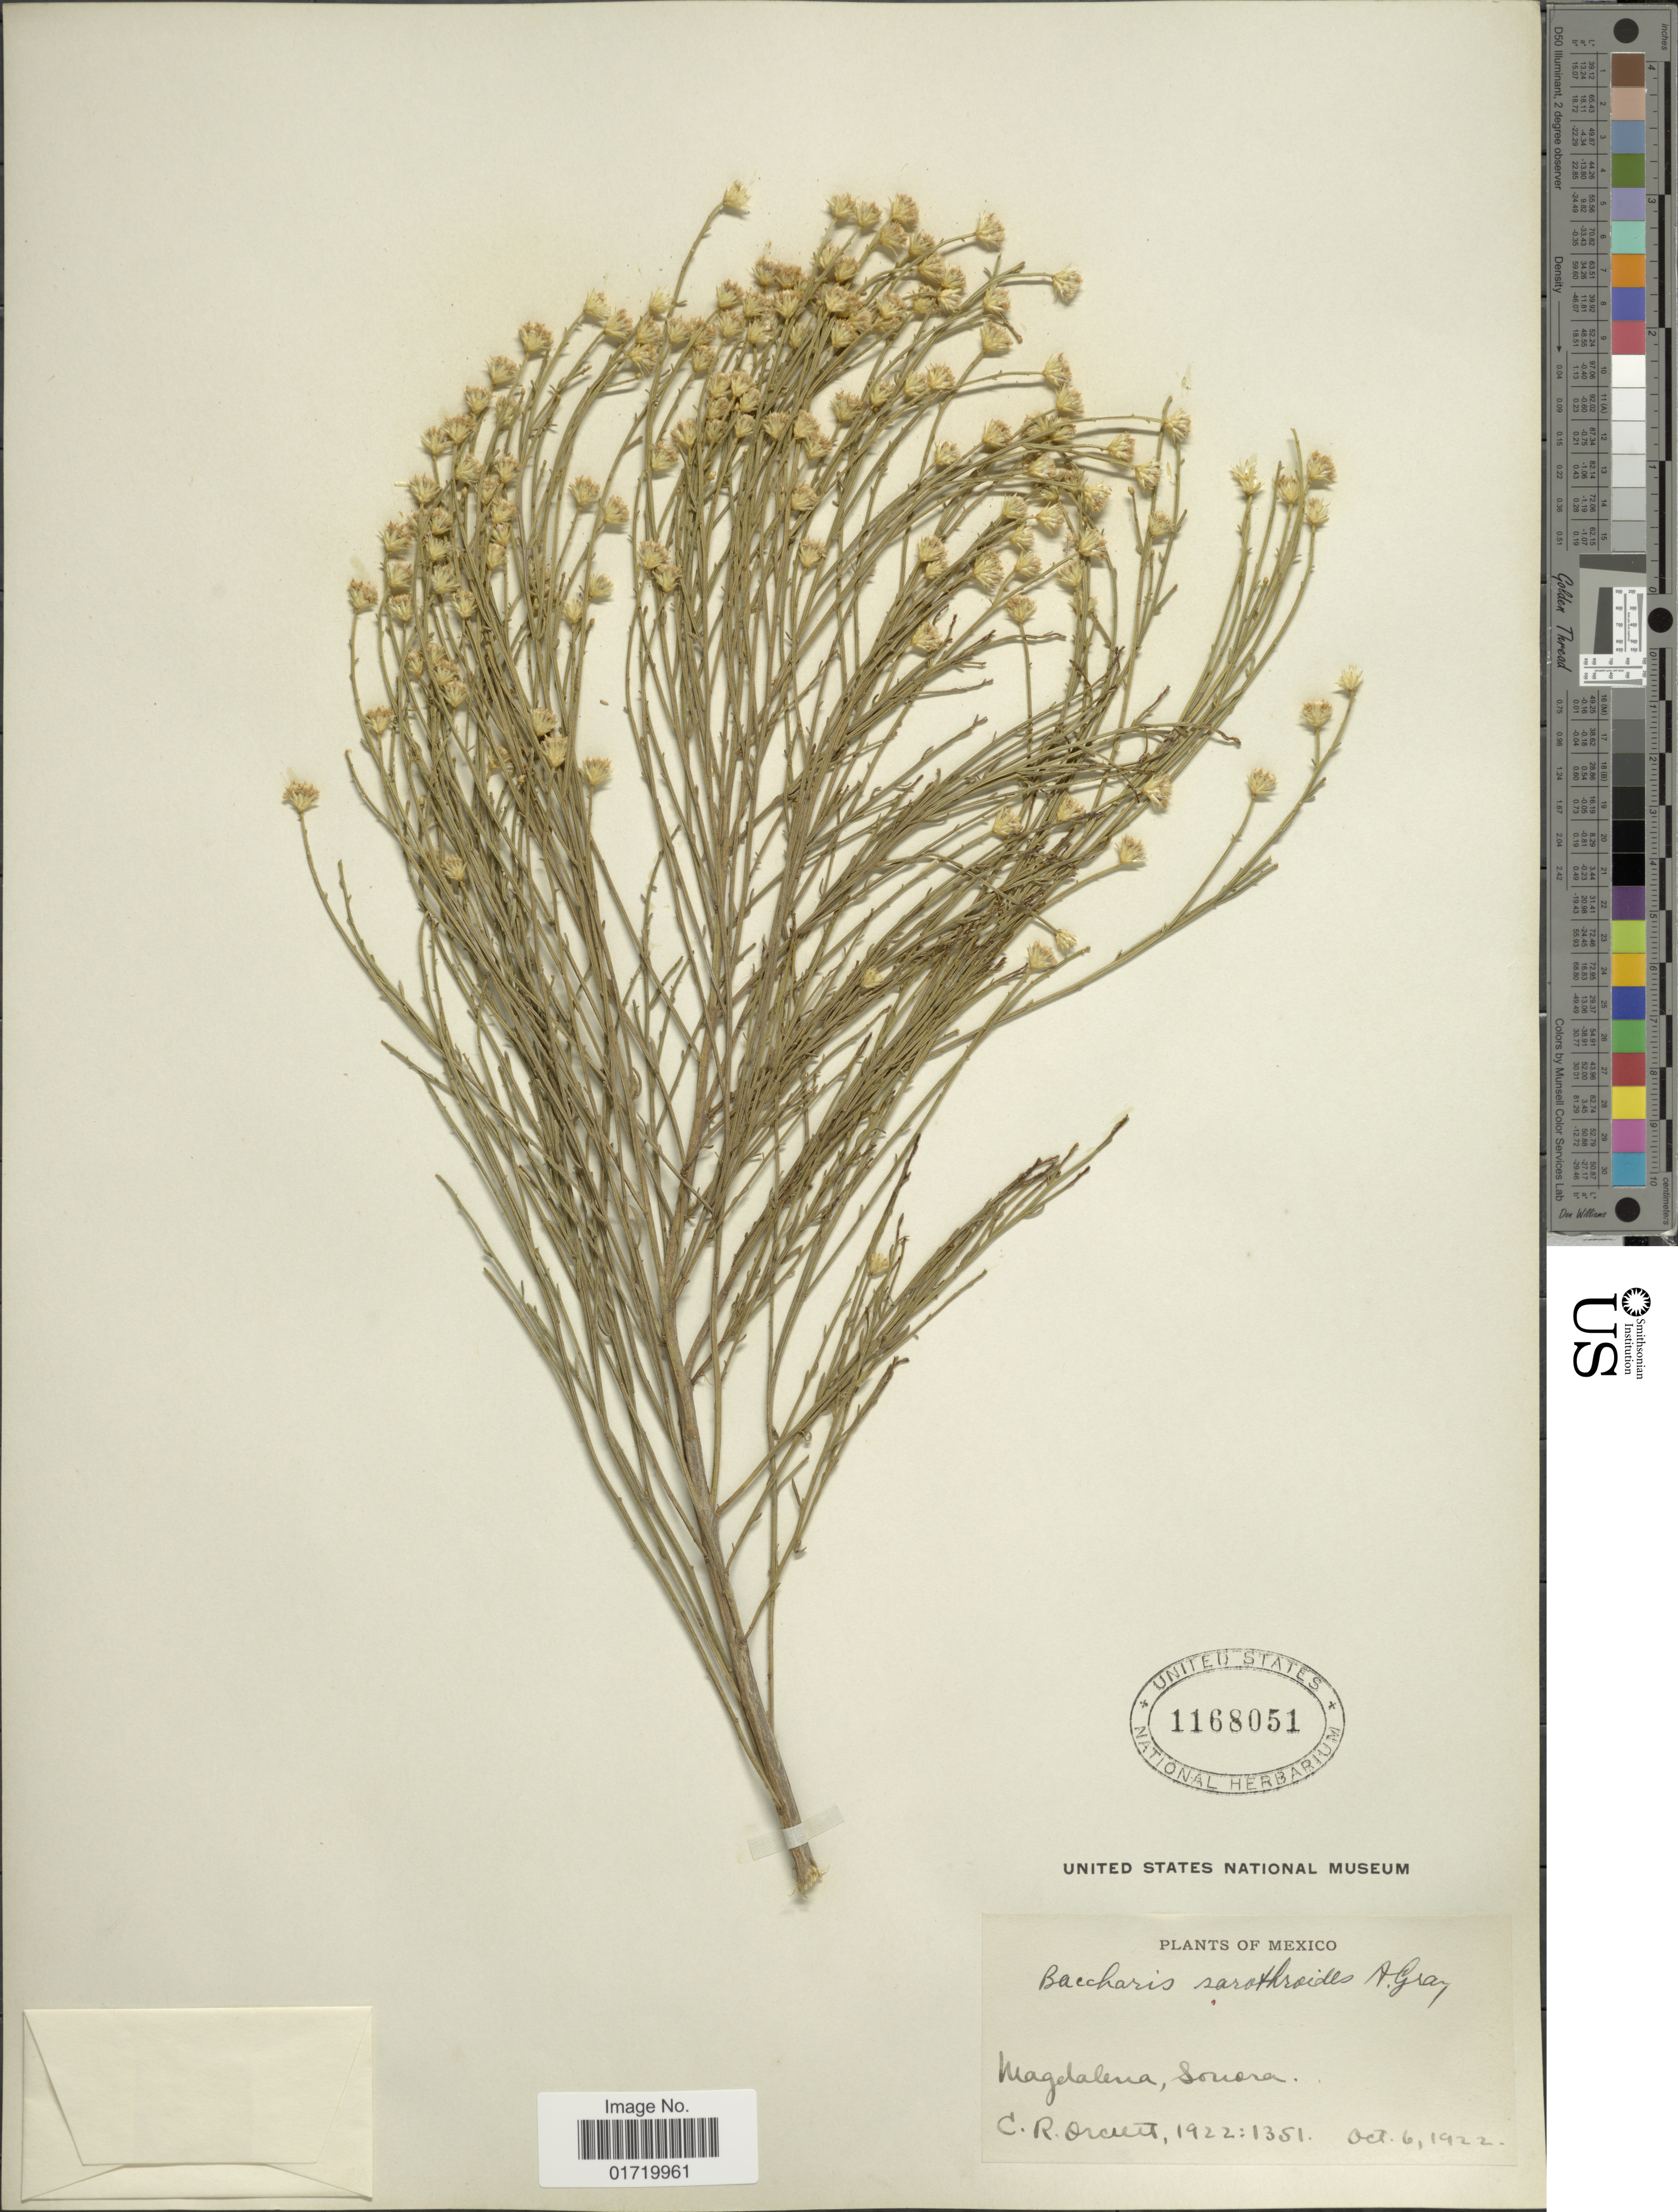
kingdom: Plantae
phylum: Tracheophyta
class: Magnoliopsida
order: Asterales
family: Asteraceae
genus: Baccharis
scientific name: Baccharis sarothroides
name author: A. Gray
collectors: C. R. Orcutt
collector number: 1922:1351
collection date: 1922-10-06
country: Mexico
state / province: Sonora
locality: Magdalena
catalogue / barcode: US 1168051